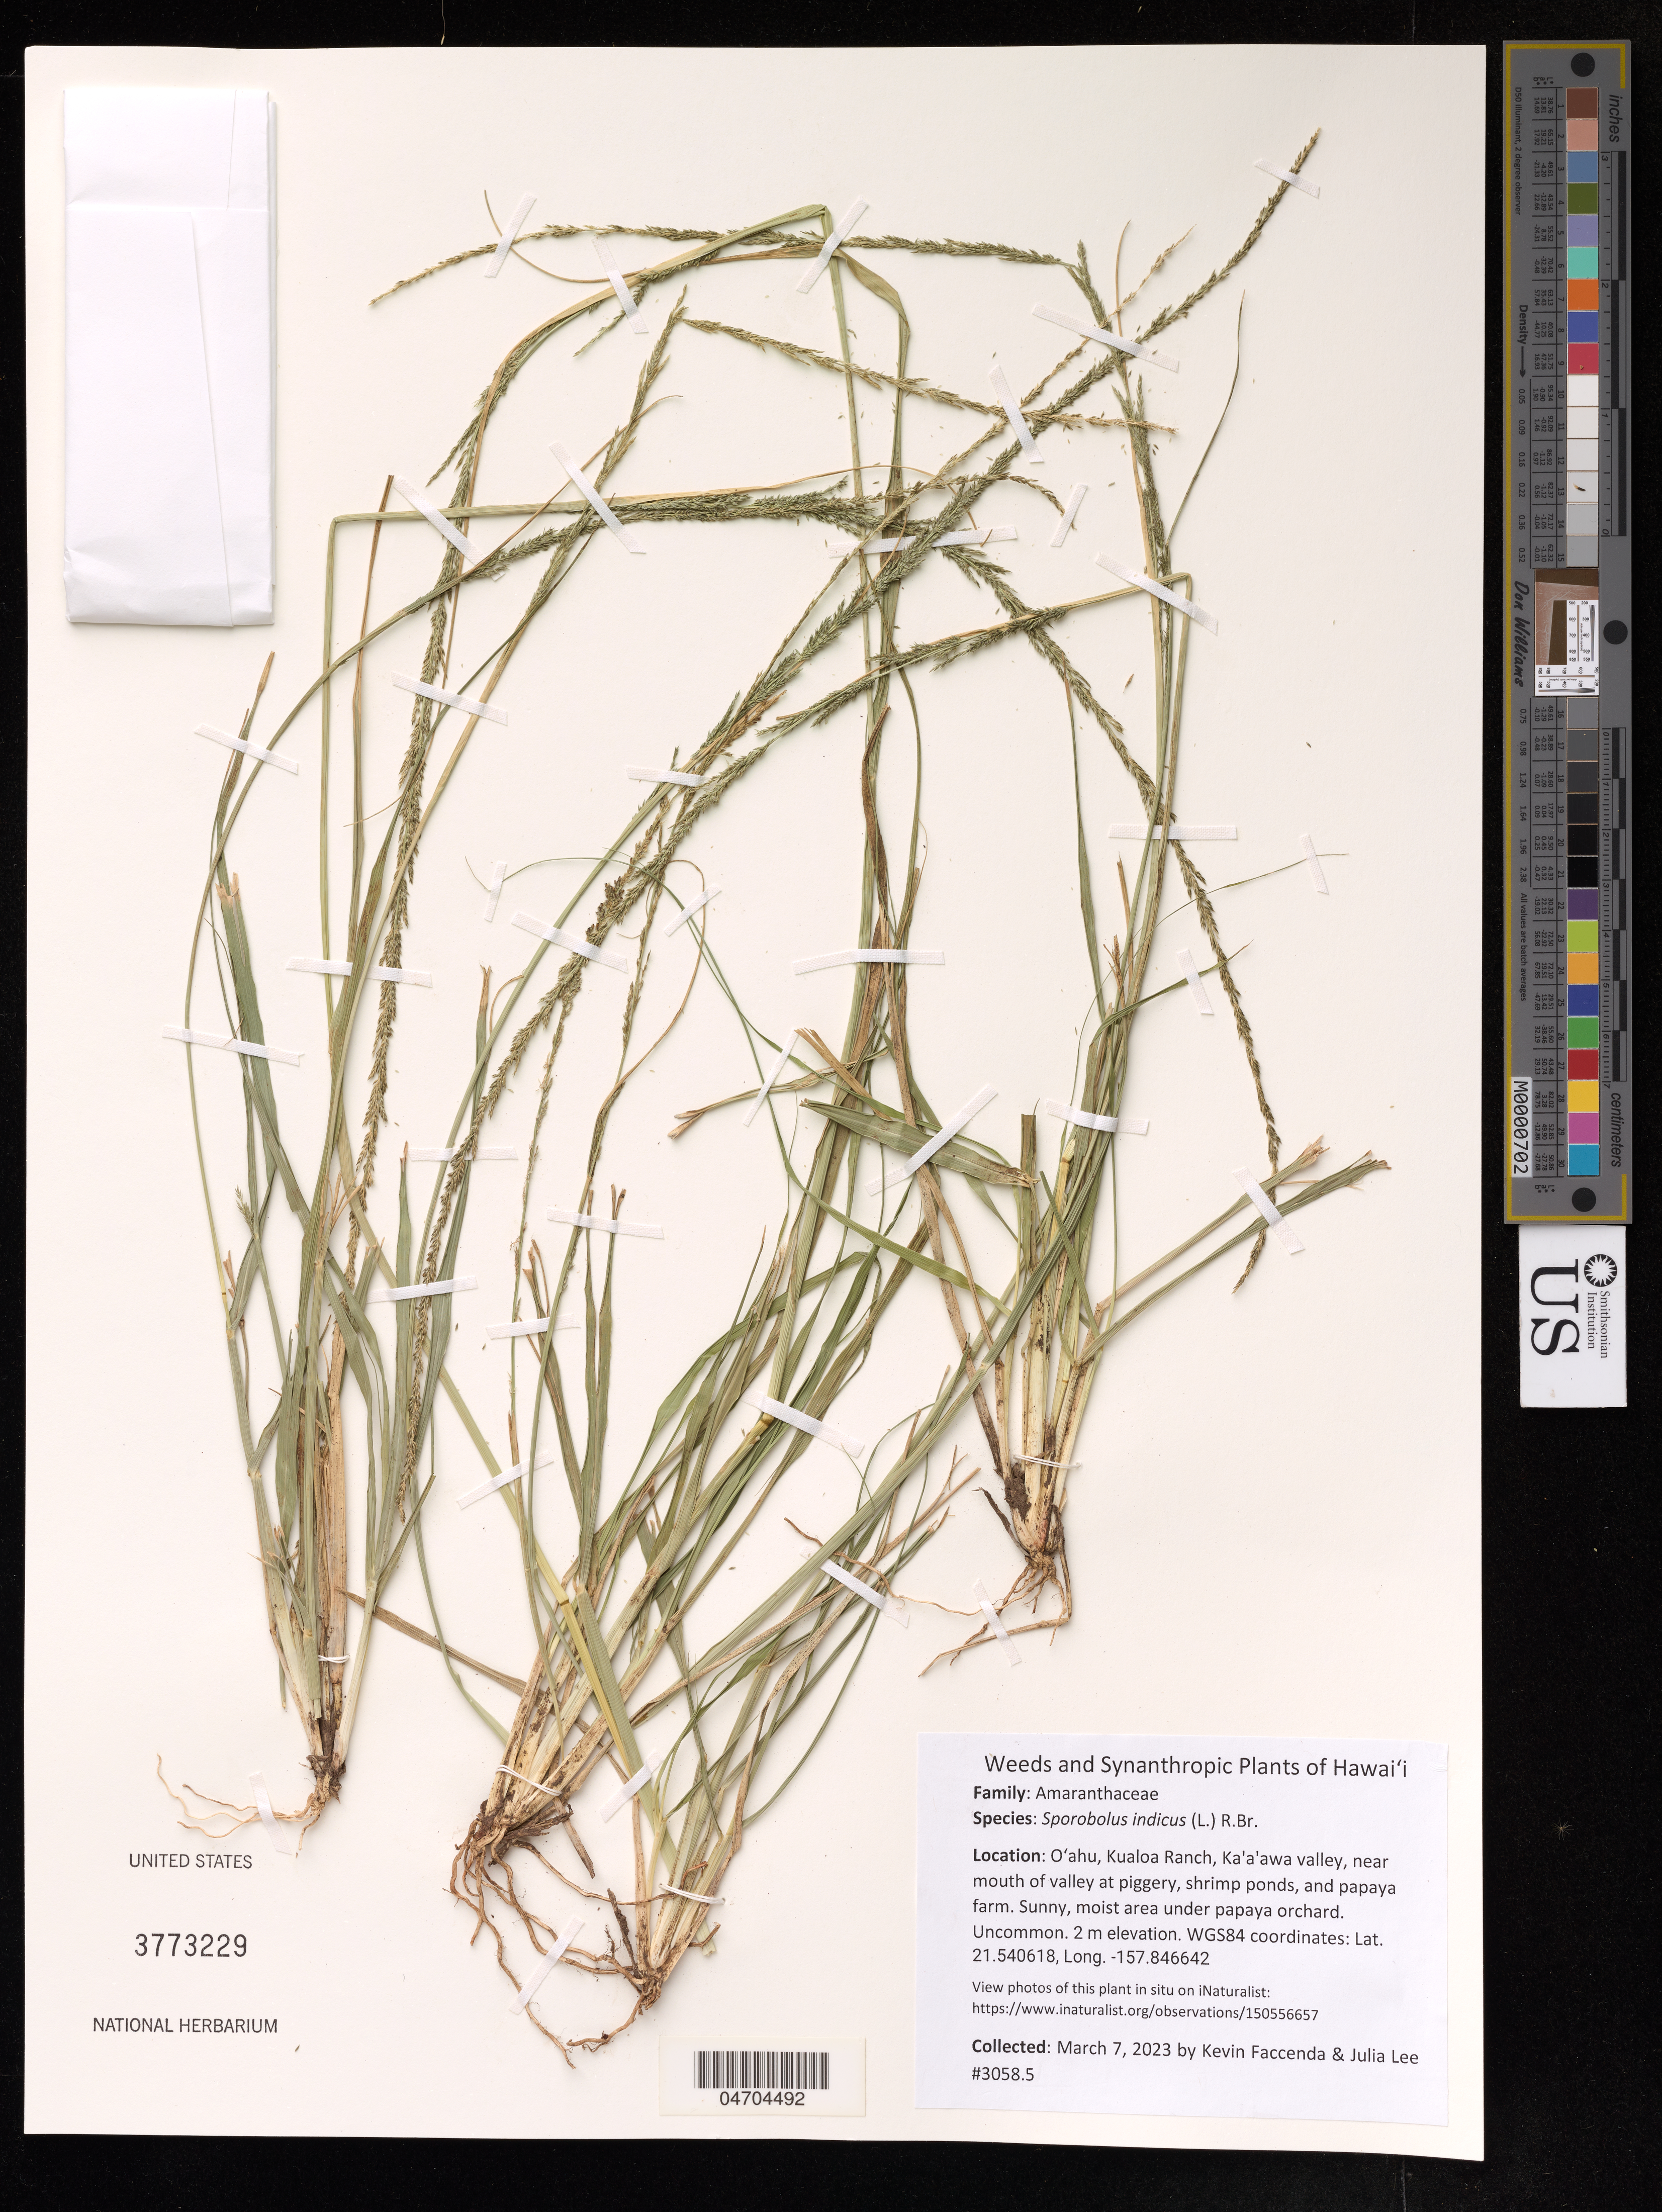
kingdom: Plantae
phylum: Tracheophyta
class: Liliopsida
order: Poales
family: Poaceae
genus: Sporobolus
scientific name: Sporobolus indicus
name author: (L.) R. Br.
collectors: K. Faccenda & J. Lee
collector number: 3058.5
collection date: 2023-03-07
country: United States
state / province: Hawaii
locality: O'ahu, Kualoa Ranch, Ka'a'awa valley, near mouth of valley at piggery, shrimp ponds, and papaya farm.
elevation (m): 2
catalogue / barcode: US 3773229